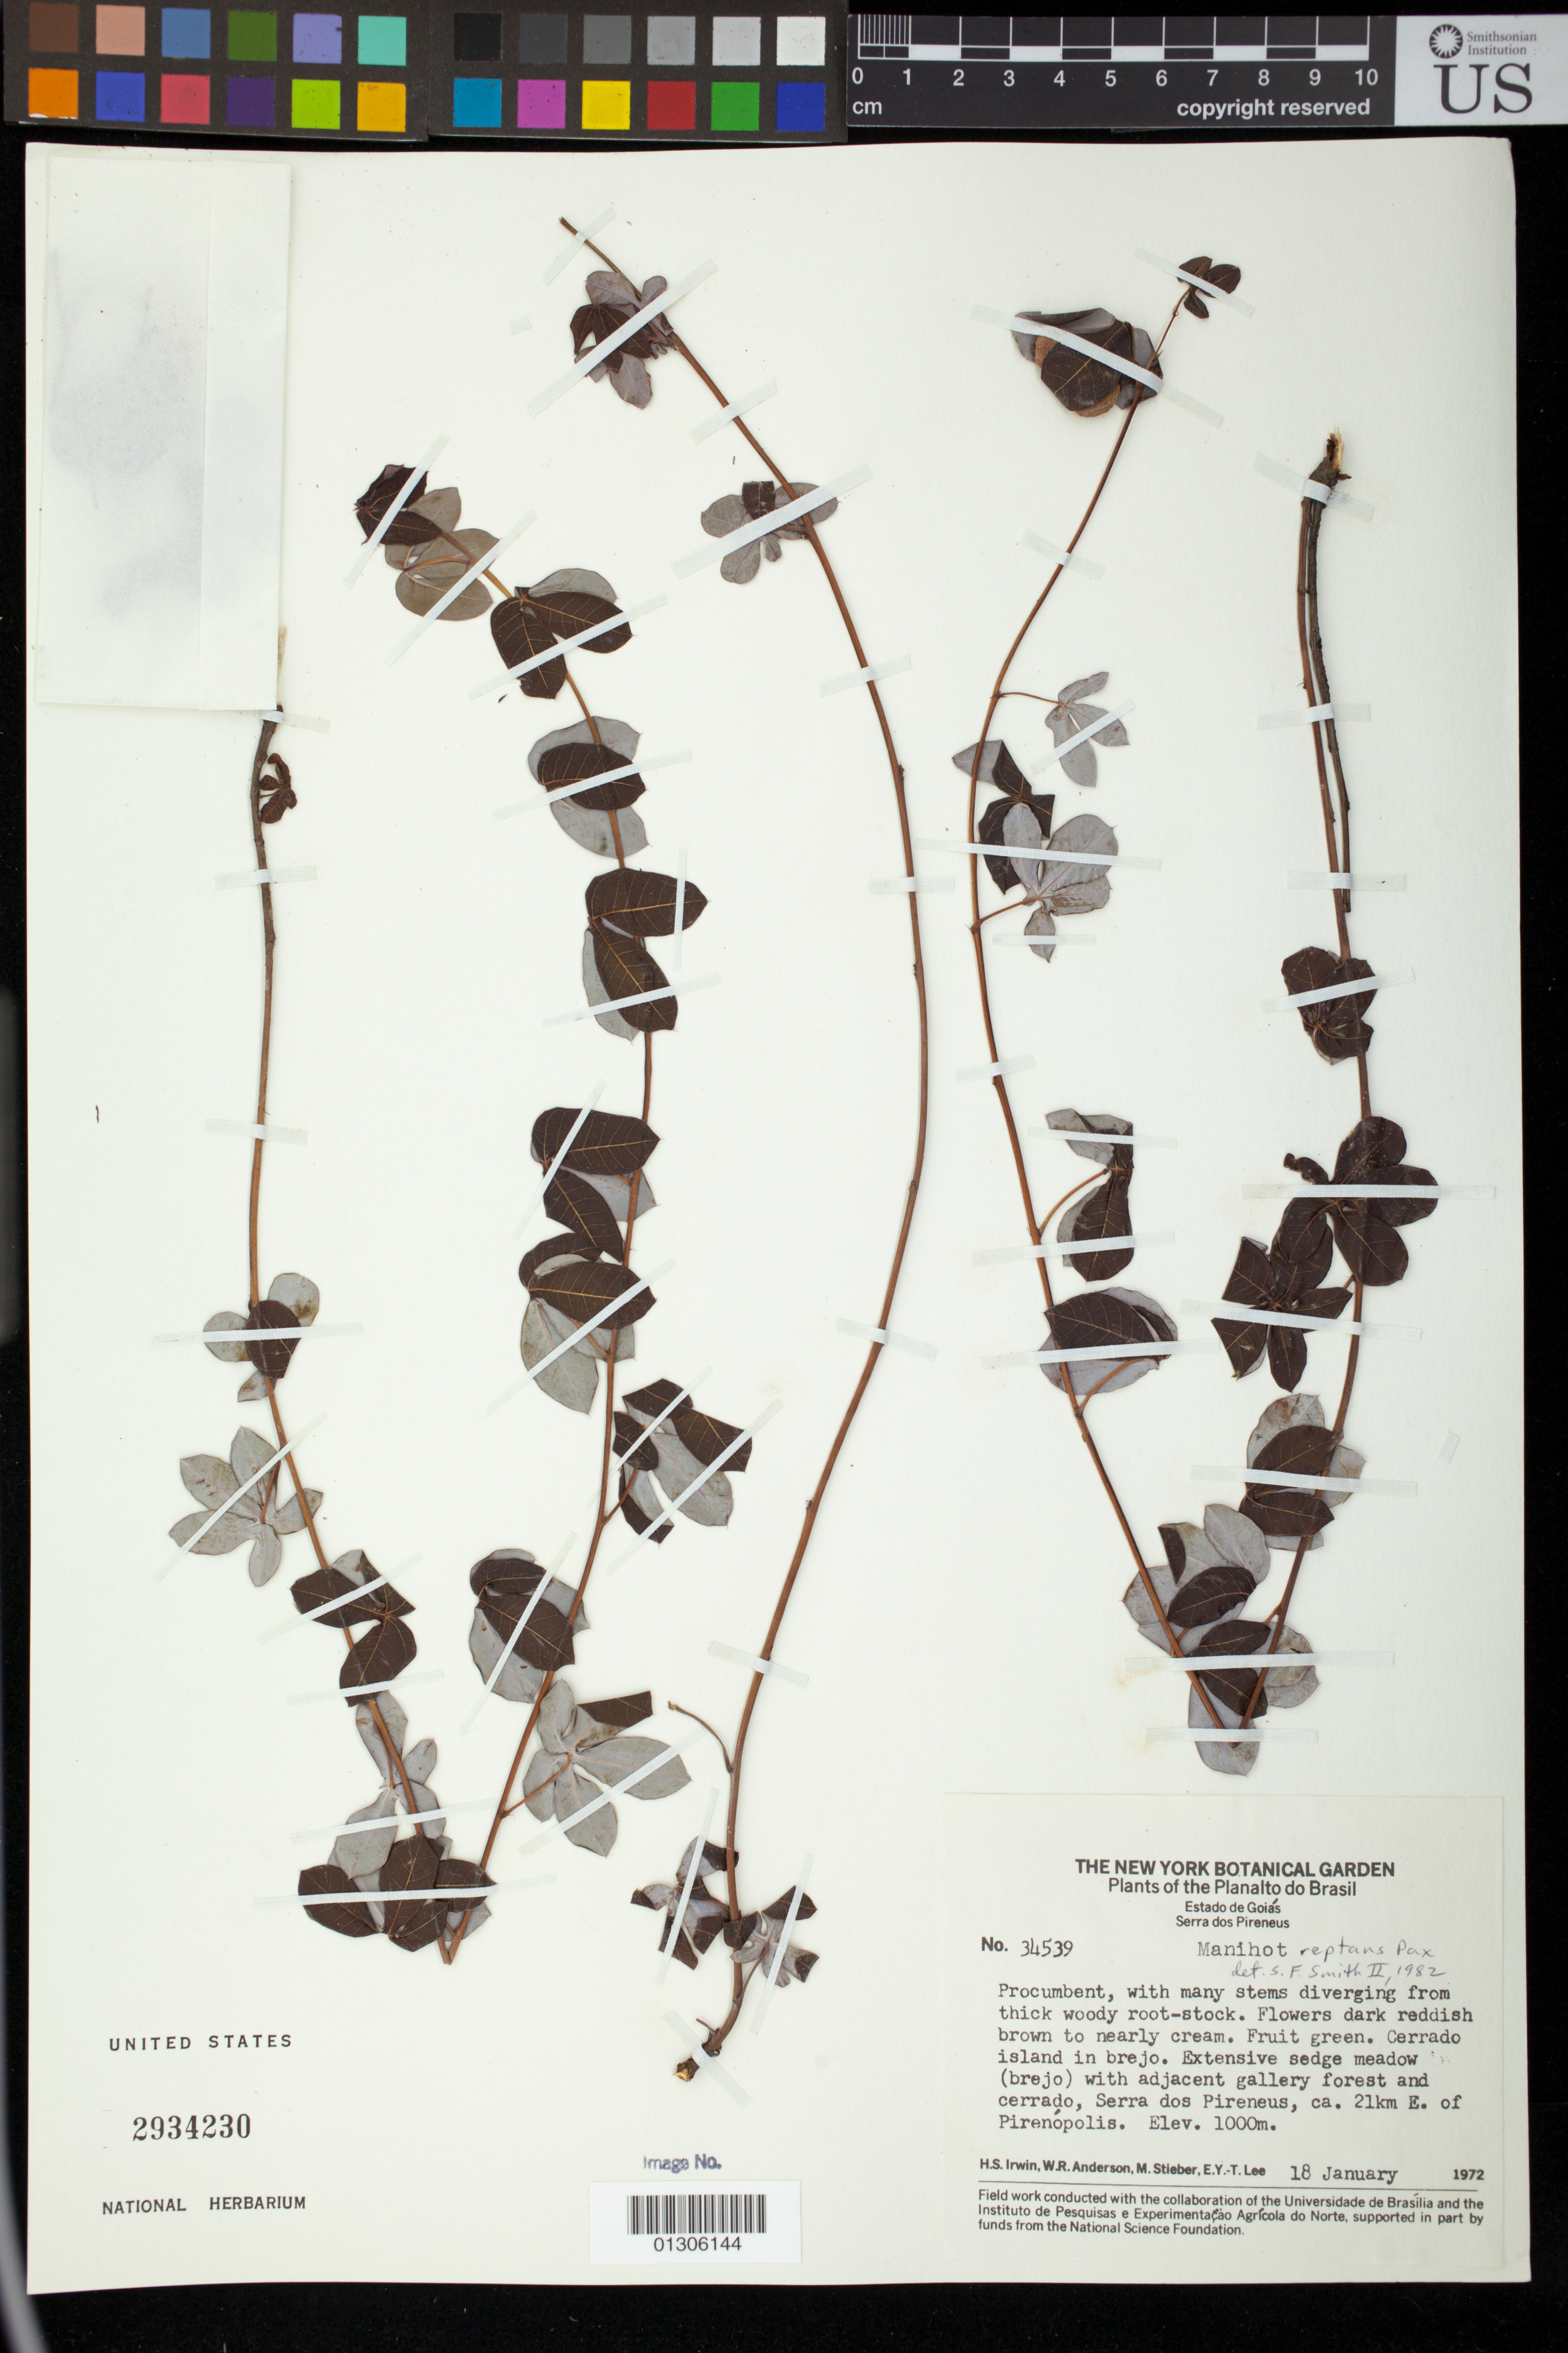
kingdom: Plantae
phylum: Tracheophyta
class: Magnoliopsida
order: Malpighiales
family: Euphorbiaceae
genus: Manihot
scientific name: Manihot reptans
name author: Pax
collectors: H. Irwin, W. R. Anderson, M. T. Stieber & E. Lee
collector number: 34539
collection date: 1972-01-18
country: Brazil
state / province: Goias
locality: Serra dos Pireneus, ca. 21km E. of Pirenópolis.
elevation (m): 1000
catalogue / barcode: US 2934230